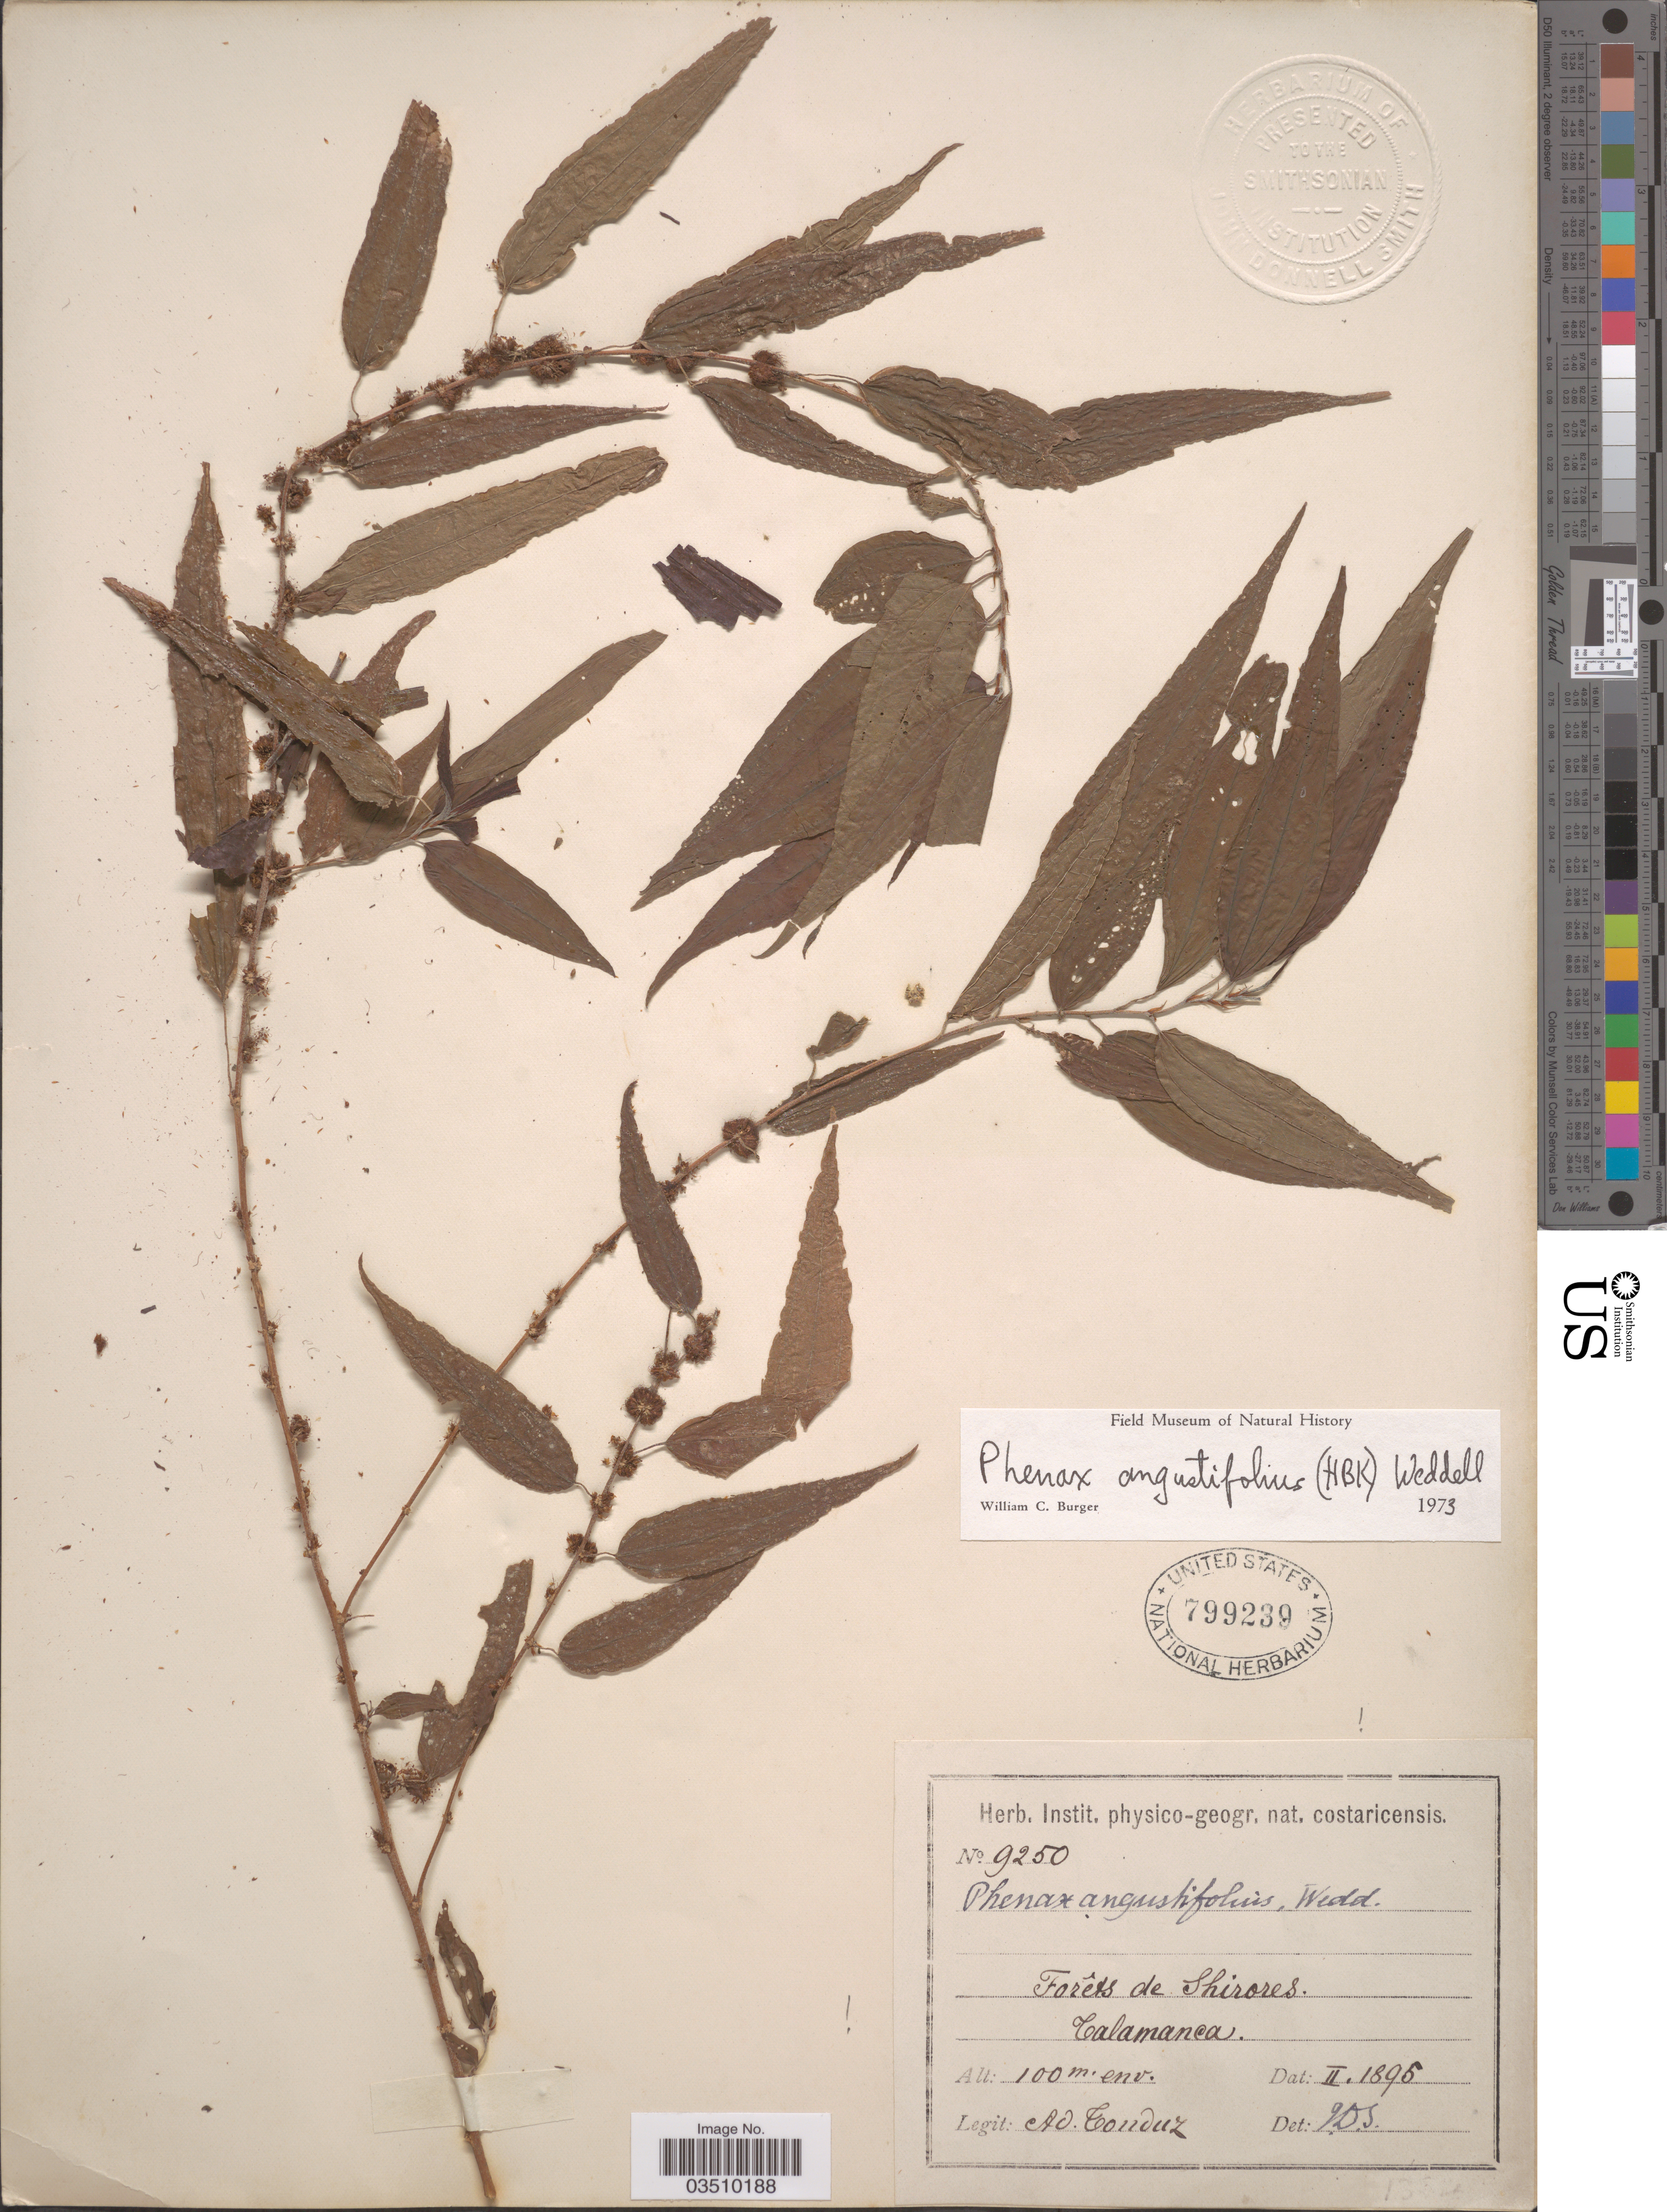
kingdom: Plantae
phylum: Tracheophyta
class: Magnoliopsida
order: Rosales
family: Urticaceae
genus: Phenax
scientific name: Phenax angustifolius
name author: (Kunth) Wedd.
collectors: A. Tonduz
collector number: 9250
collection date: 1895-02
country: Panama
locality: Forêts de Shihores. Talamanca.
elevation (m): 100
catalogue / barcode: US 799239